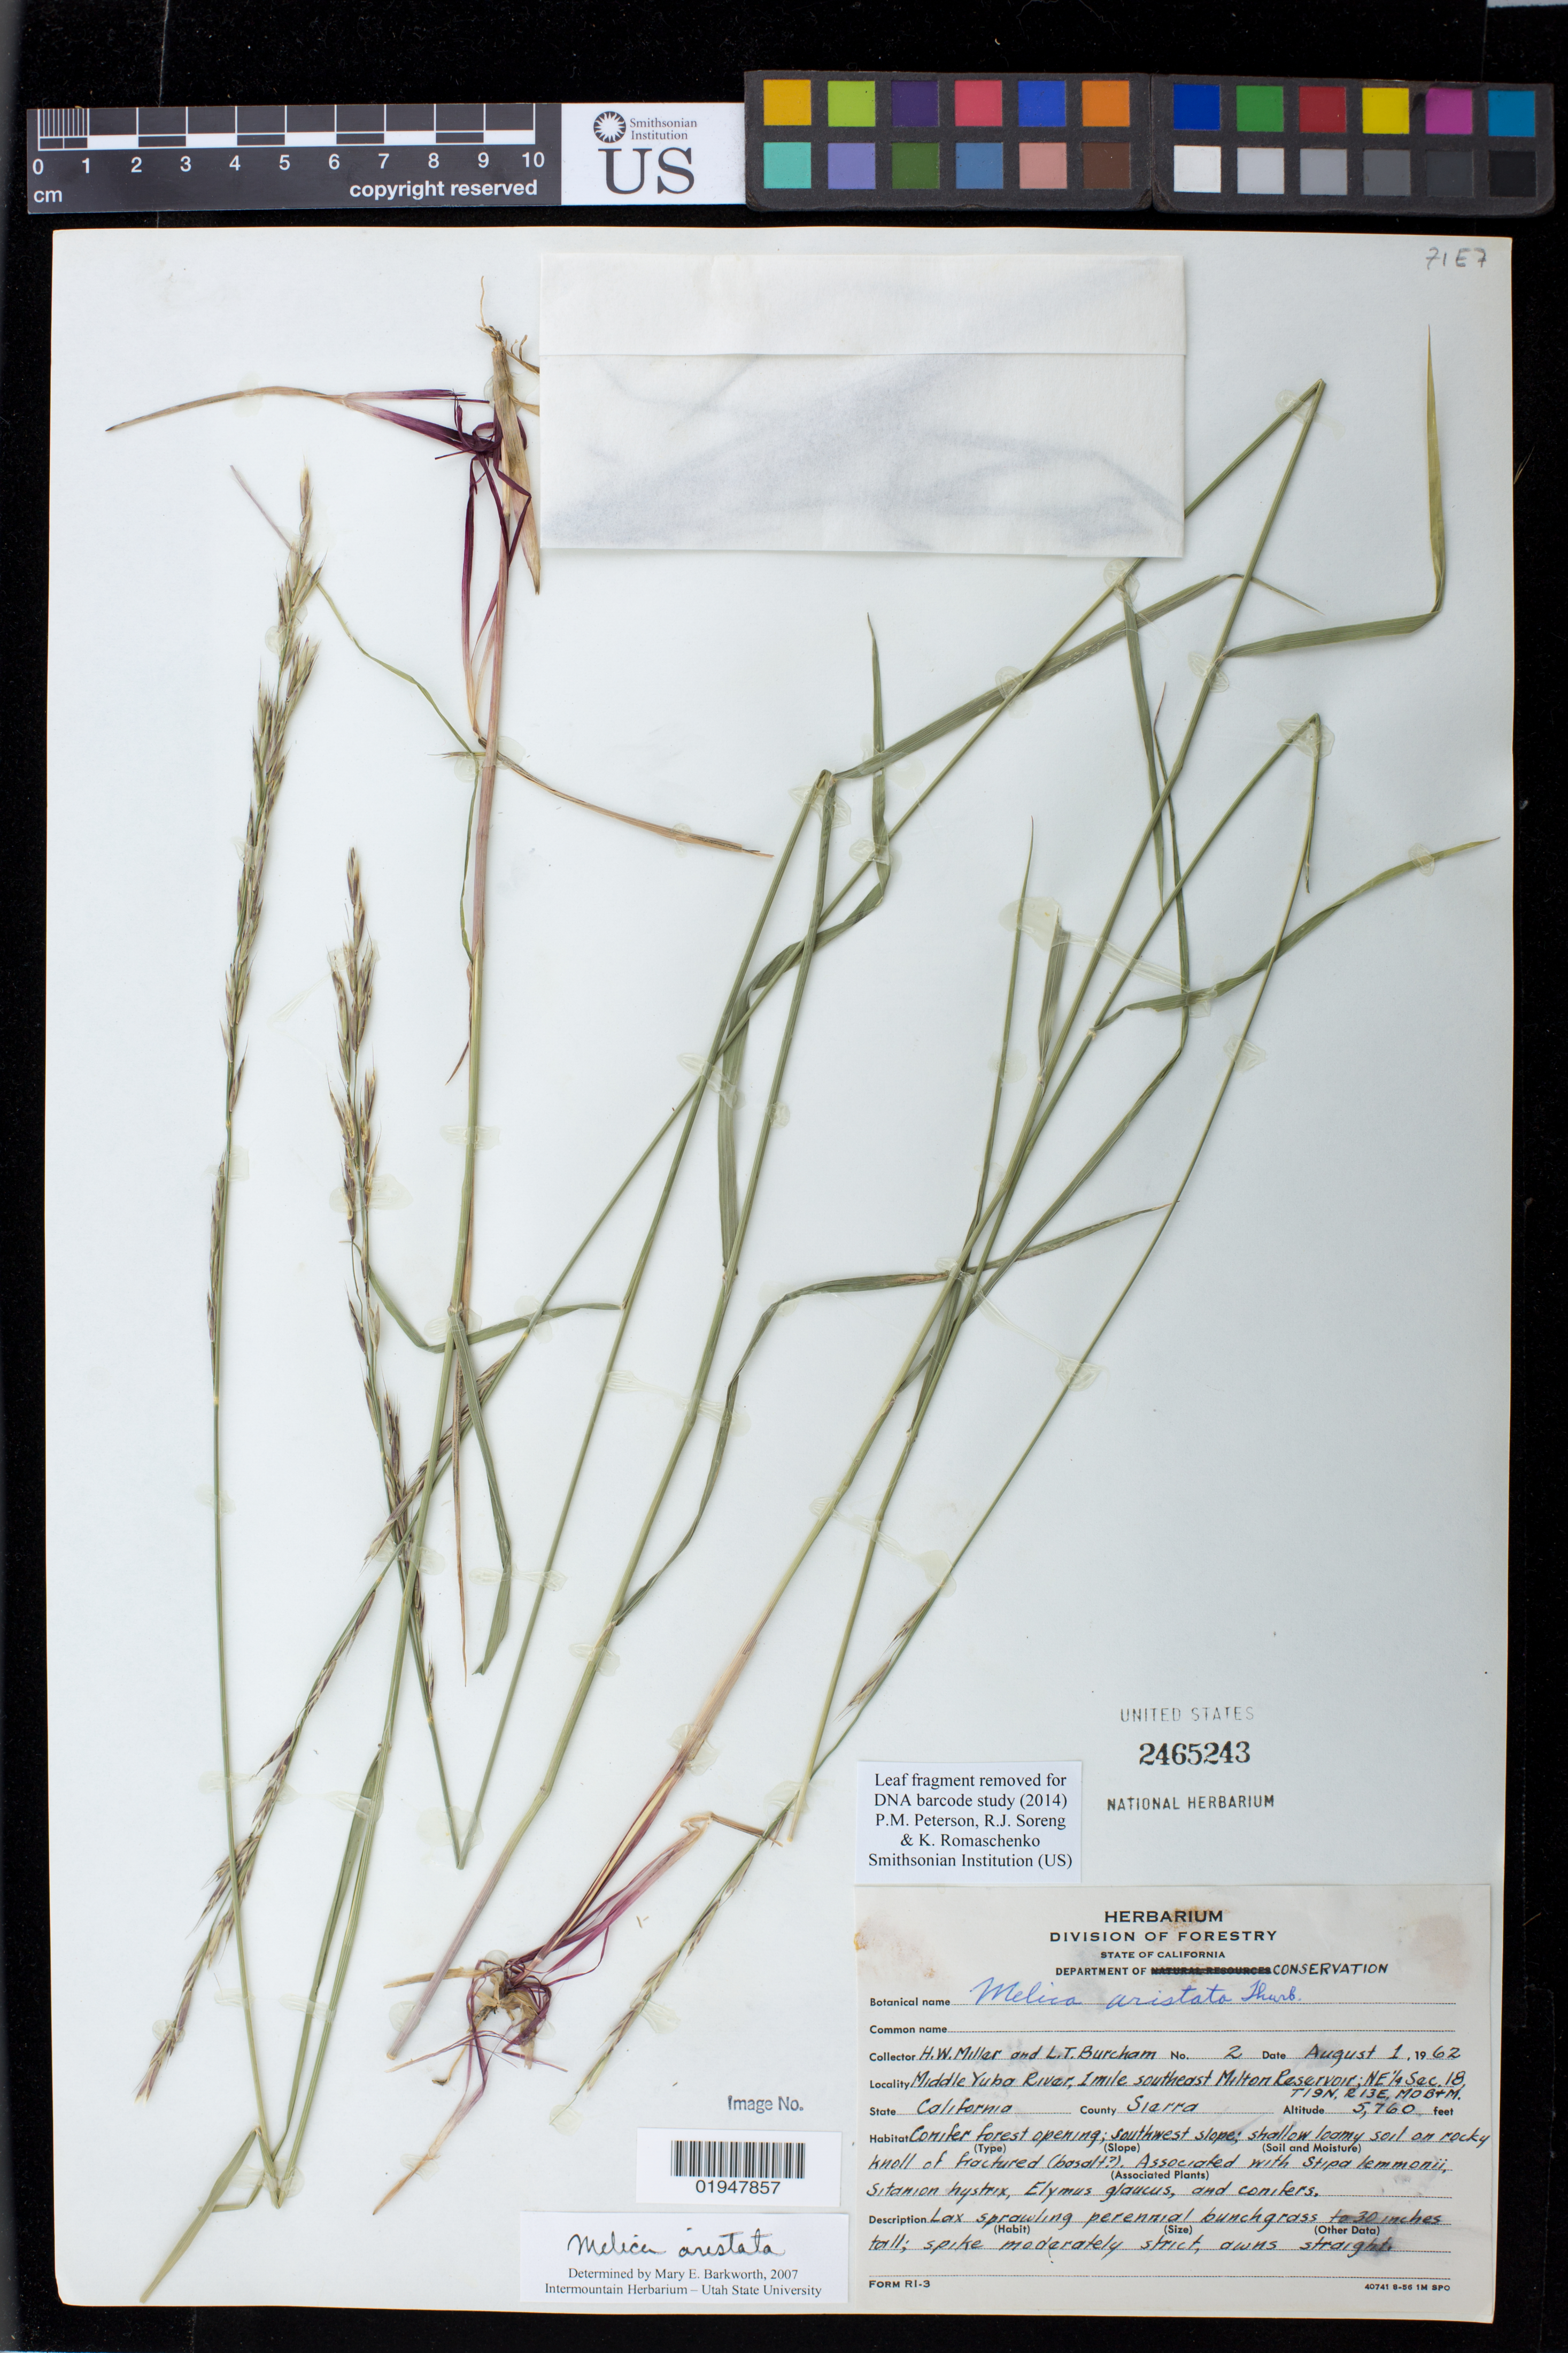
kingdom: Plantae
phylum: Tracheophyta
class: Liliopsida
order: Poales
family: Poaceae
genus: Melica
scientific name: Melica aristata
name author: Thurb. ex Bol.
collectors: H. Miller & L. Burcham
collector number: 2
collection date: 1962-08-01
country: United States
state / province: California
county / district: Sierra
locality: Middle Yuba River, 1 mile southeast Milton Reservoir, NE 1/4 Sec. 18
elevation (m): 1756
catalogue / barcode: US 2465243